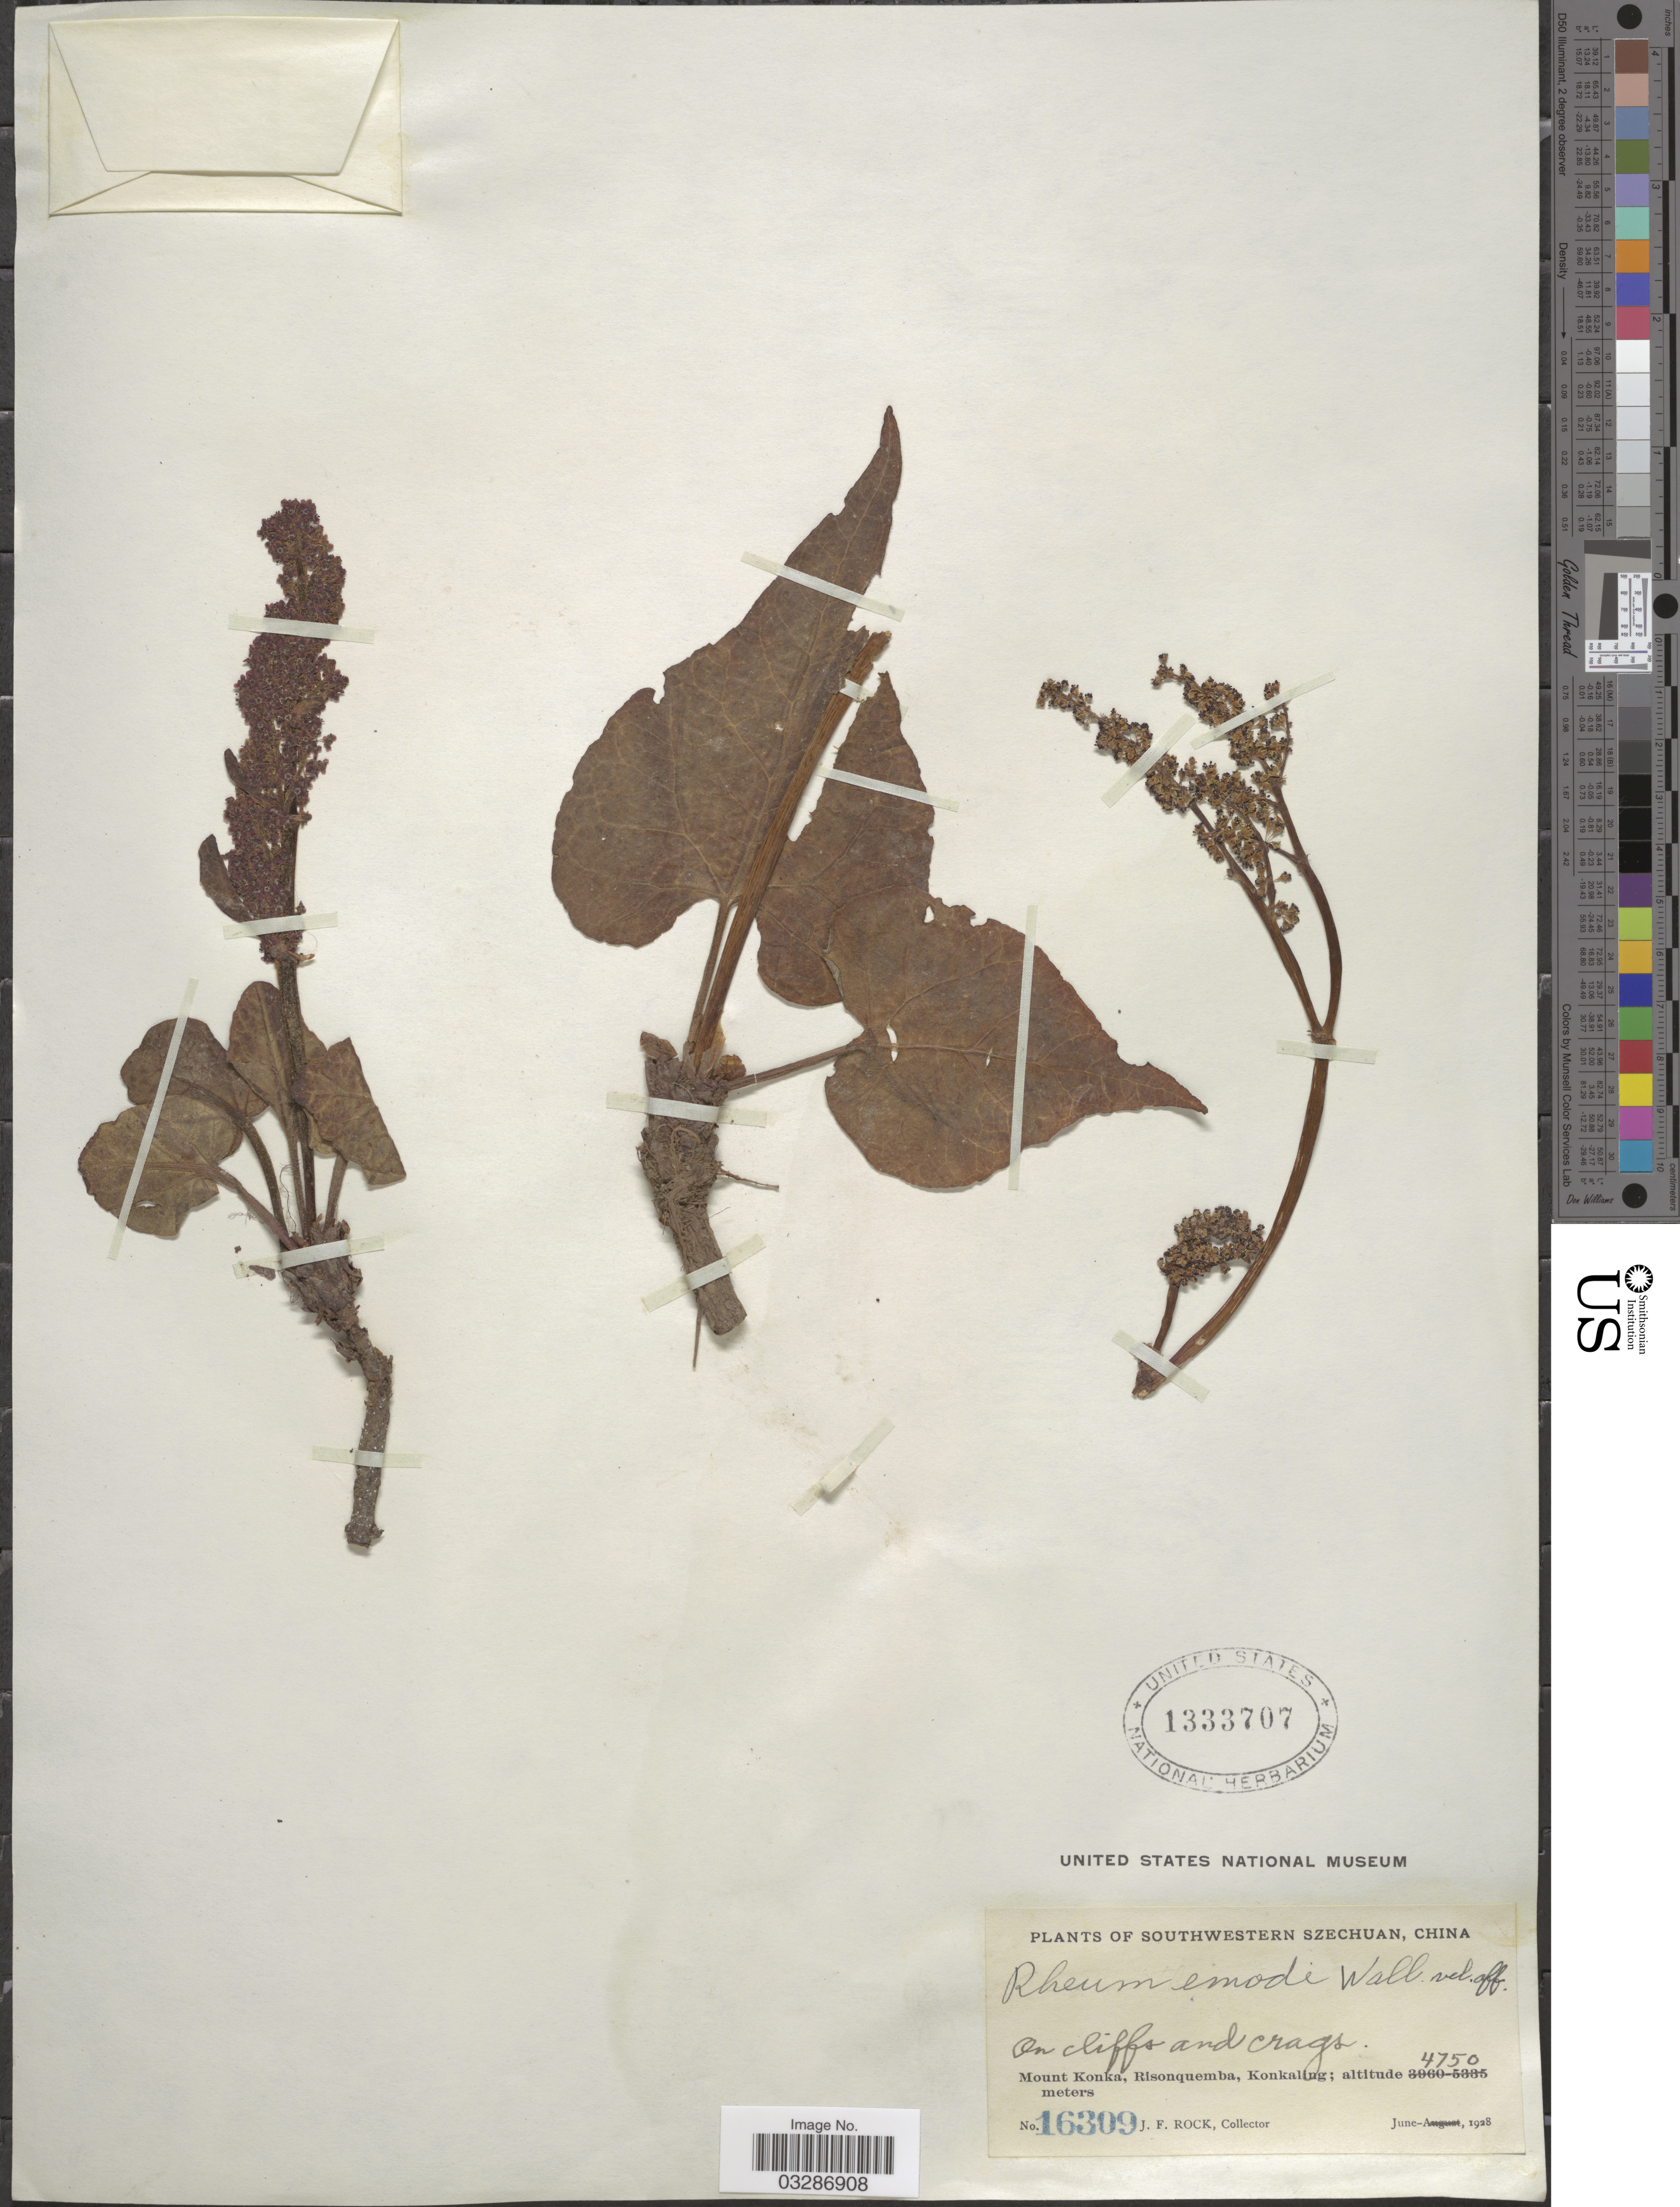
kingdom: Plantae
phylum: Tracheophyta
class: Magnoliopsida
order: Caryophyllales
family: Polygonaceae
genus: Rheum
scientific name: Rheum emodi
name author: Wall.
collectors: J. Rock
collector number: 16309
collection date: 1928-06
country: China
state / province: Sichuan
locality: Mount Konka, Risonquemba, Konkaling.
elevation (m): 4750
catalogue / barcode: US 1333707